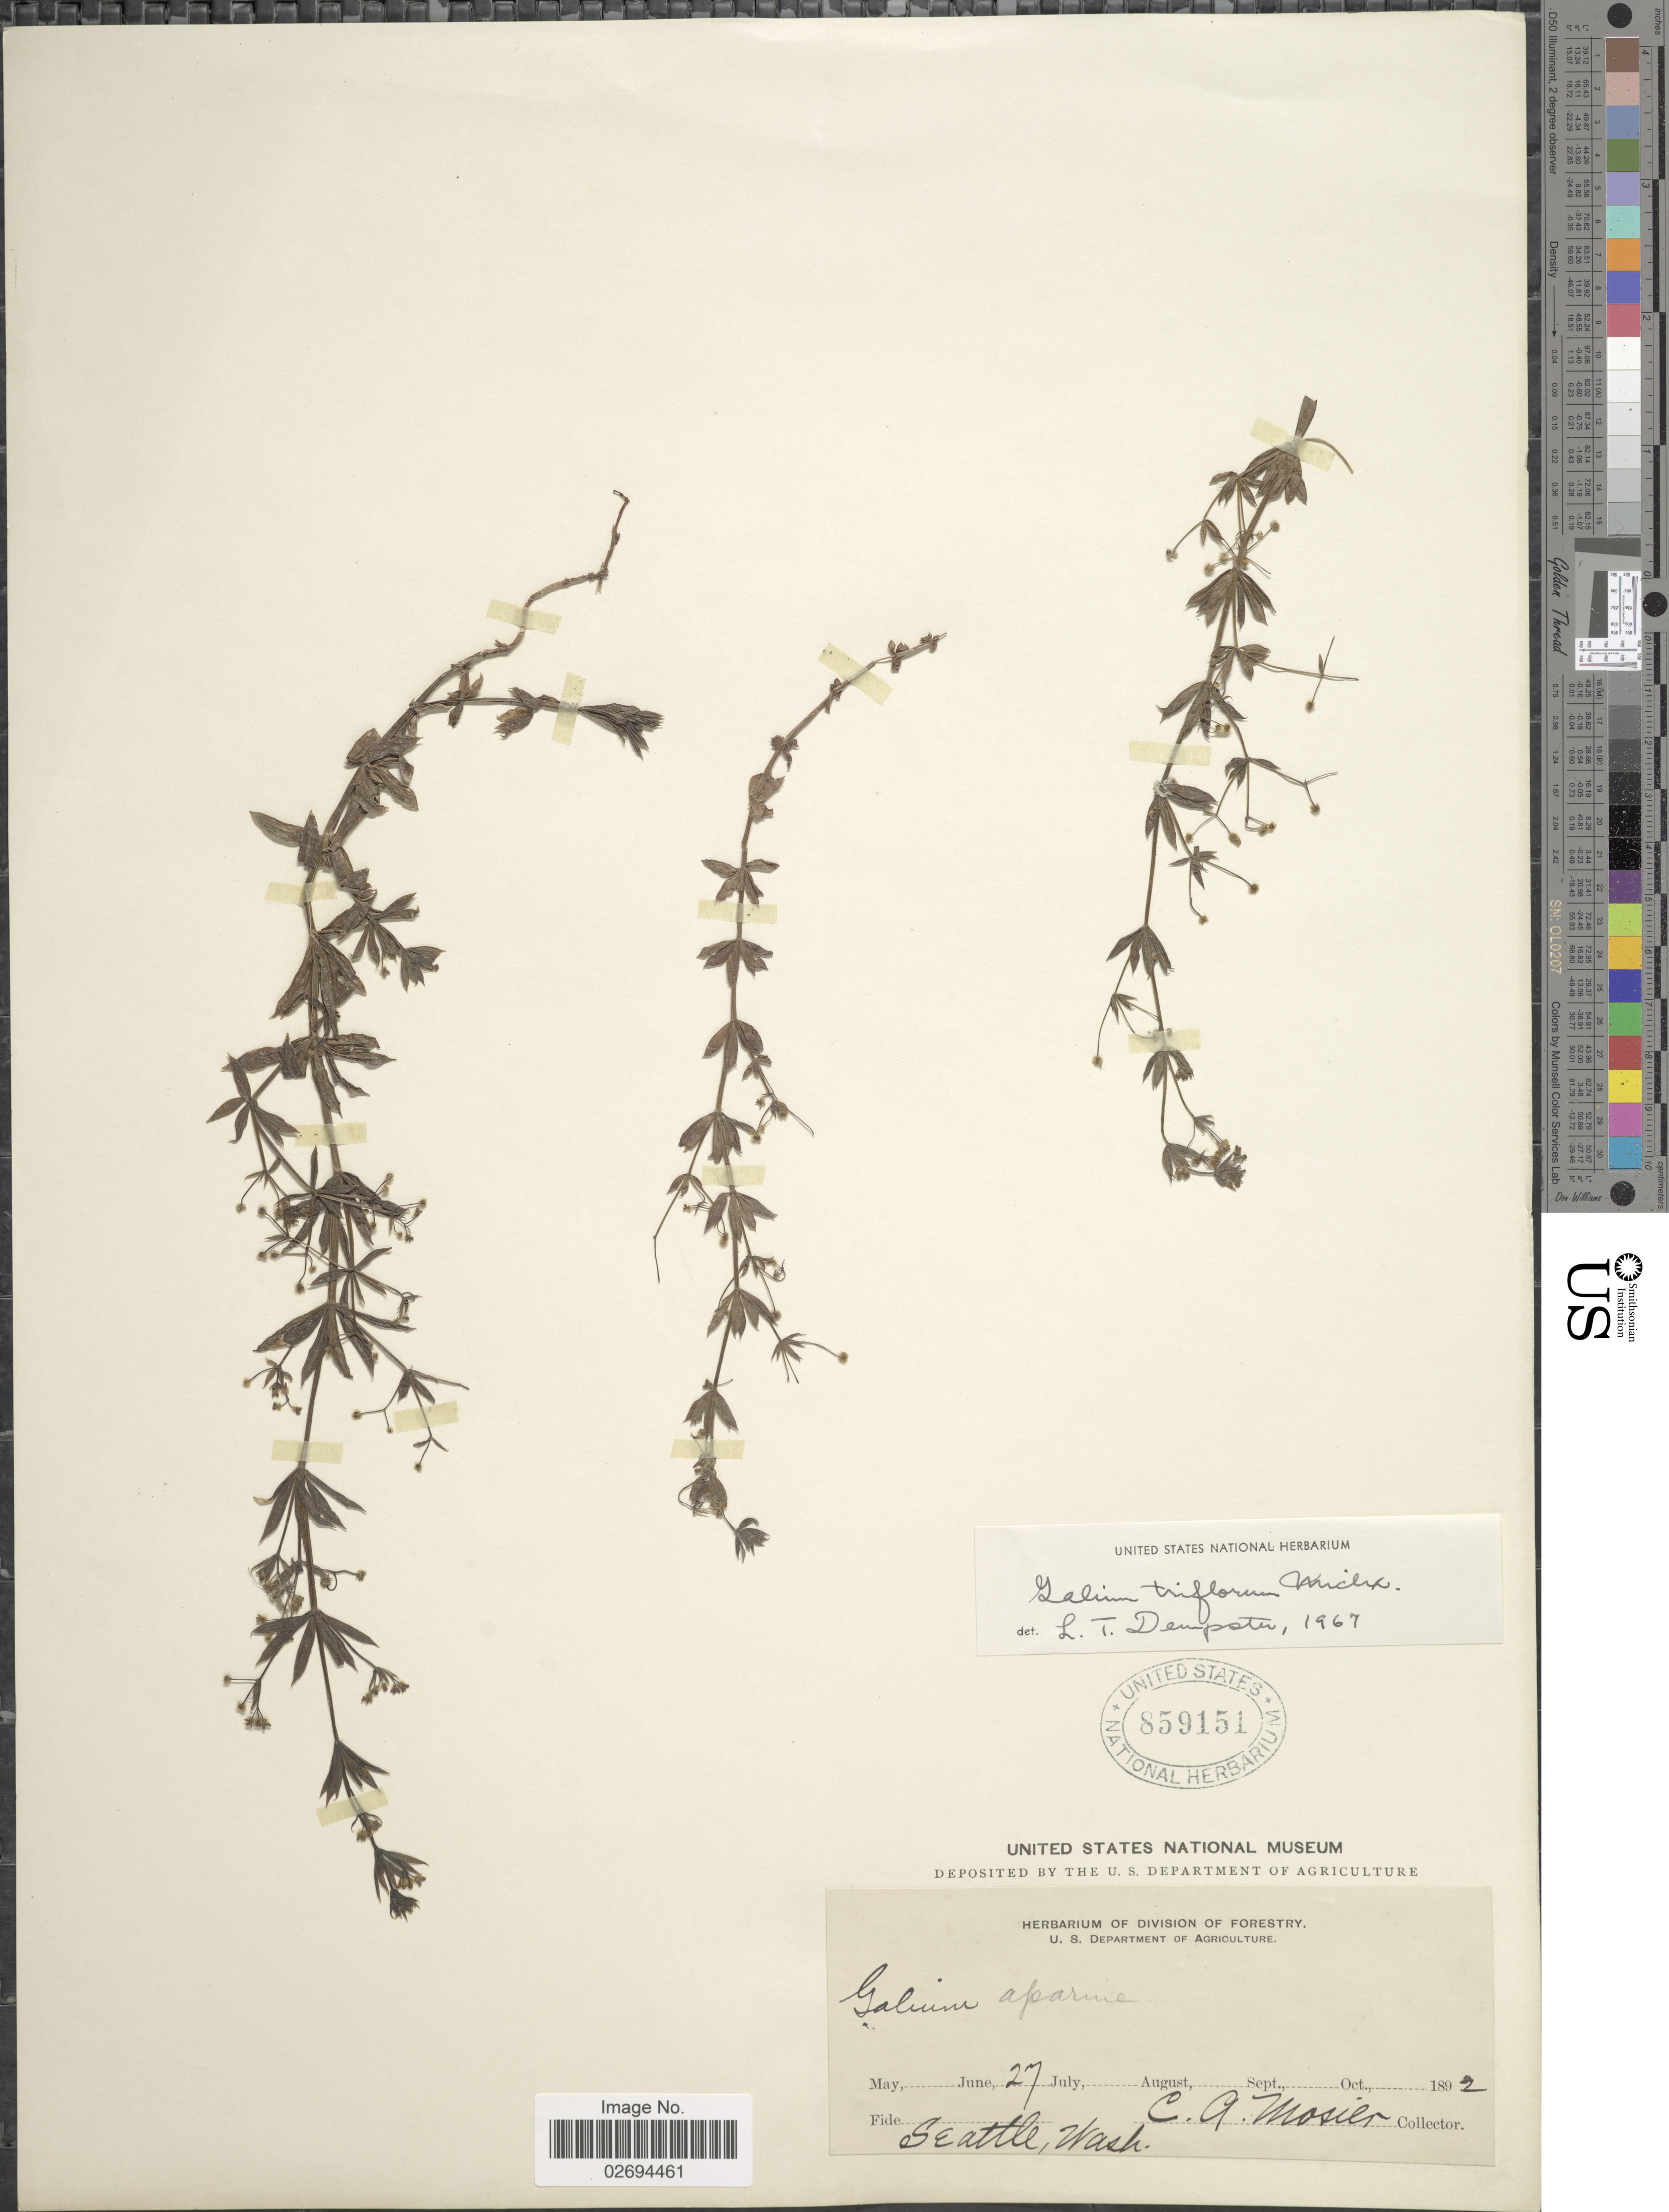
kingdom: Plantae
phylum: Tracheophyta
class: Magnoliopsida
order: Gentianales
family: Rubiaceae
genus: Galium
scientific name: Galium triflorum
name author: Michx.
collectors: C. A. Mosier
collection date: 1892-06-27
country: United States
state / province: Washington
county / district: King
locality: Seattle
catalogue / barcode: US 859151